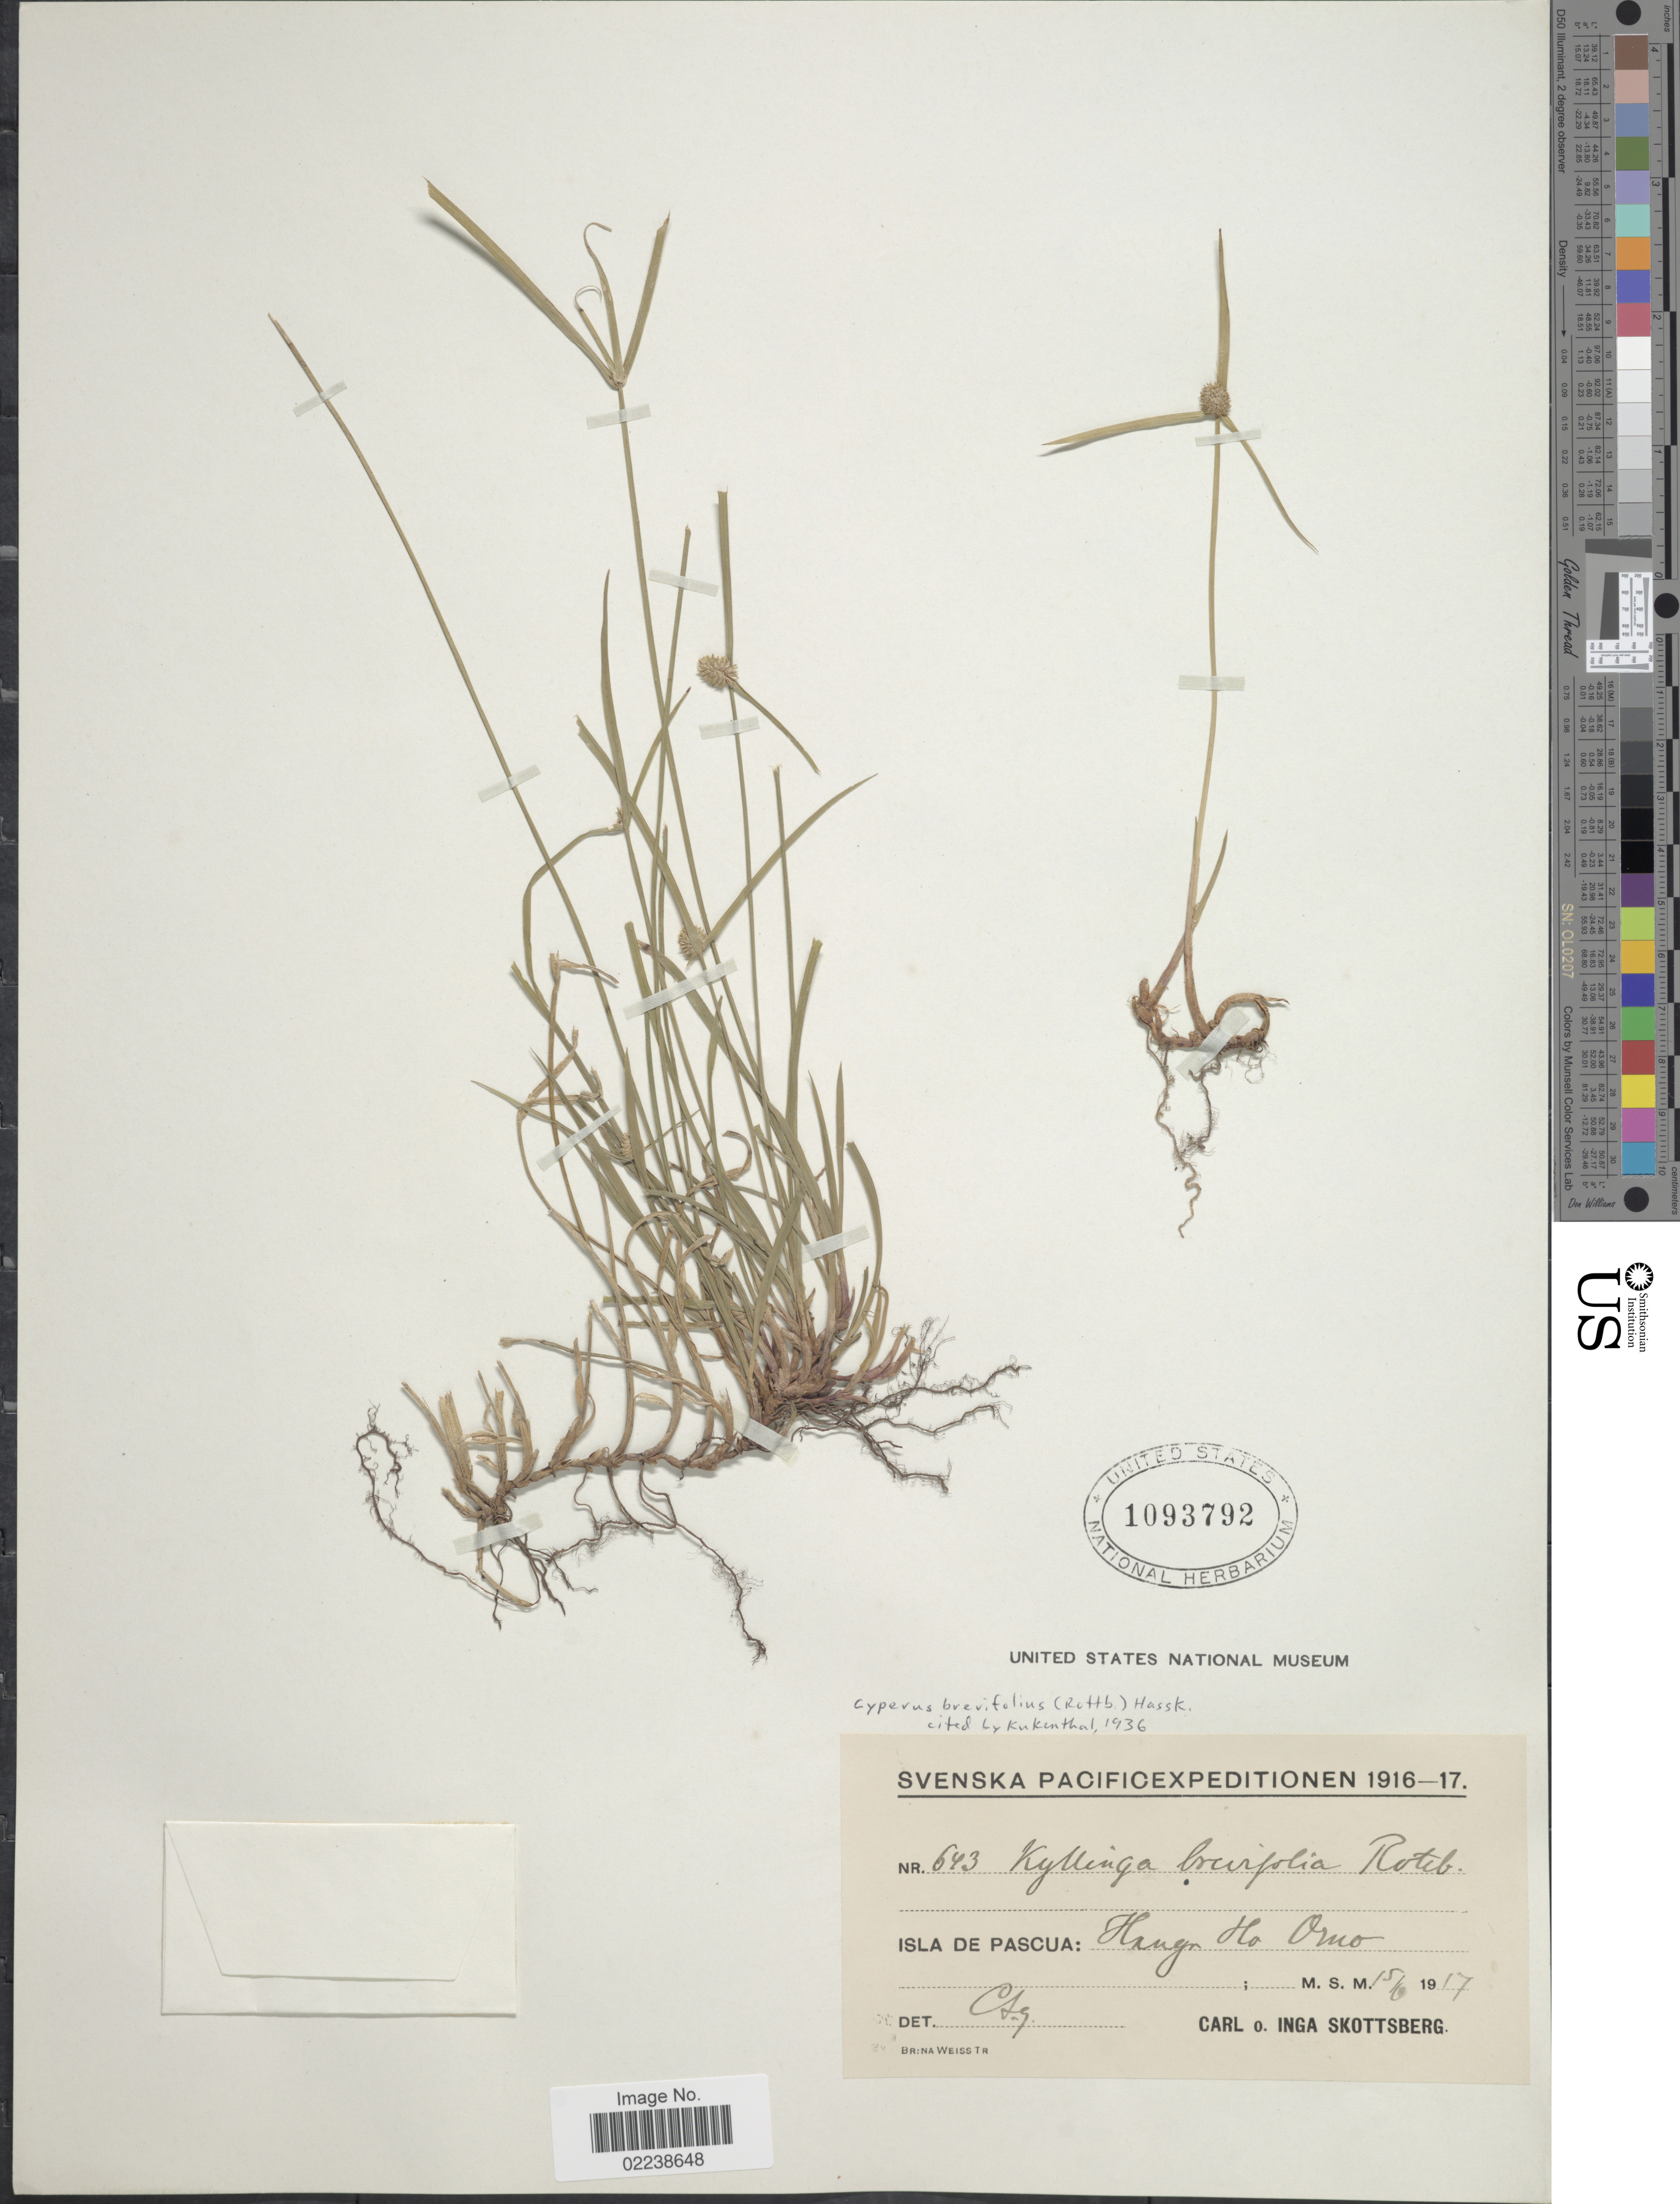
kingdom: Plantae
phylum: Tracheophyta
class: Liliopsida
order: Poales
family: Cyperaceae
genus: Cyperus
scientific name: Cyperus brevifolius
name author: (Rottb.) Hassk.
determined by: Strong, M. T., (US), Smithsonian Institution - National Museum of Natural History (UNITED STATES)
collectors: C. Skottsberg & I. Skottsberg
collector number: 643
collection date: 1917-06-15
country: Chile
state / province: Valparaíso (V)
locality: Isla de Pascua: Hanga Ho Orno.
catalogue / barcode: US 1093792